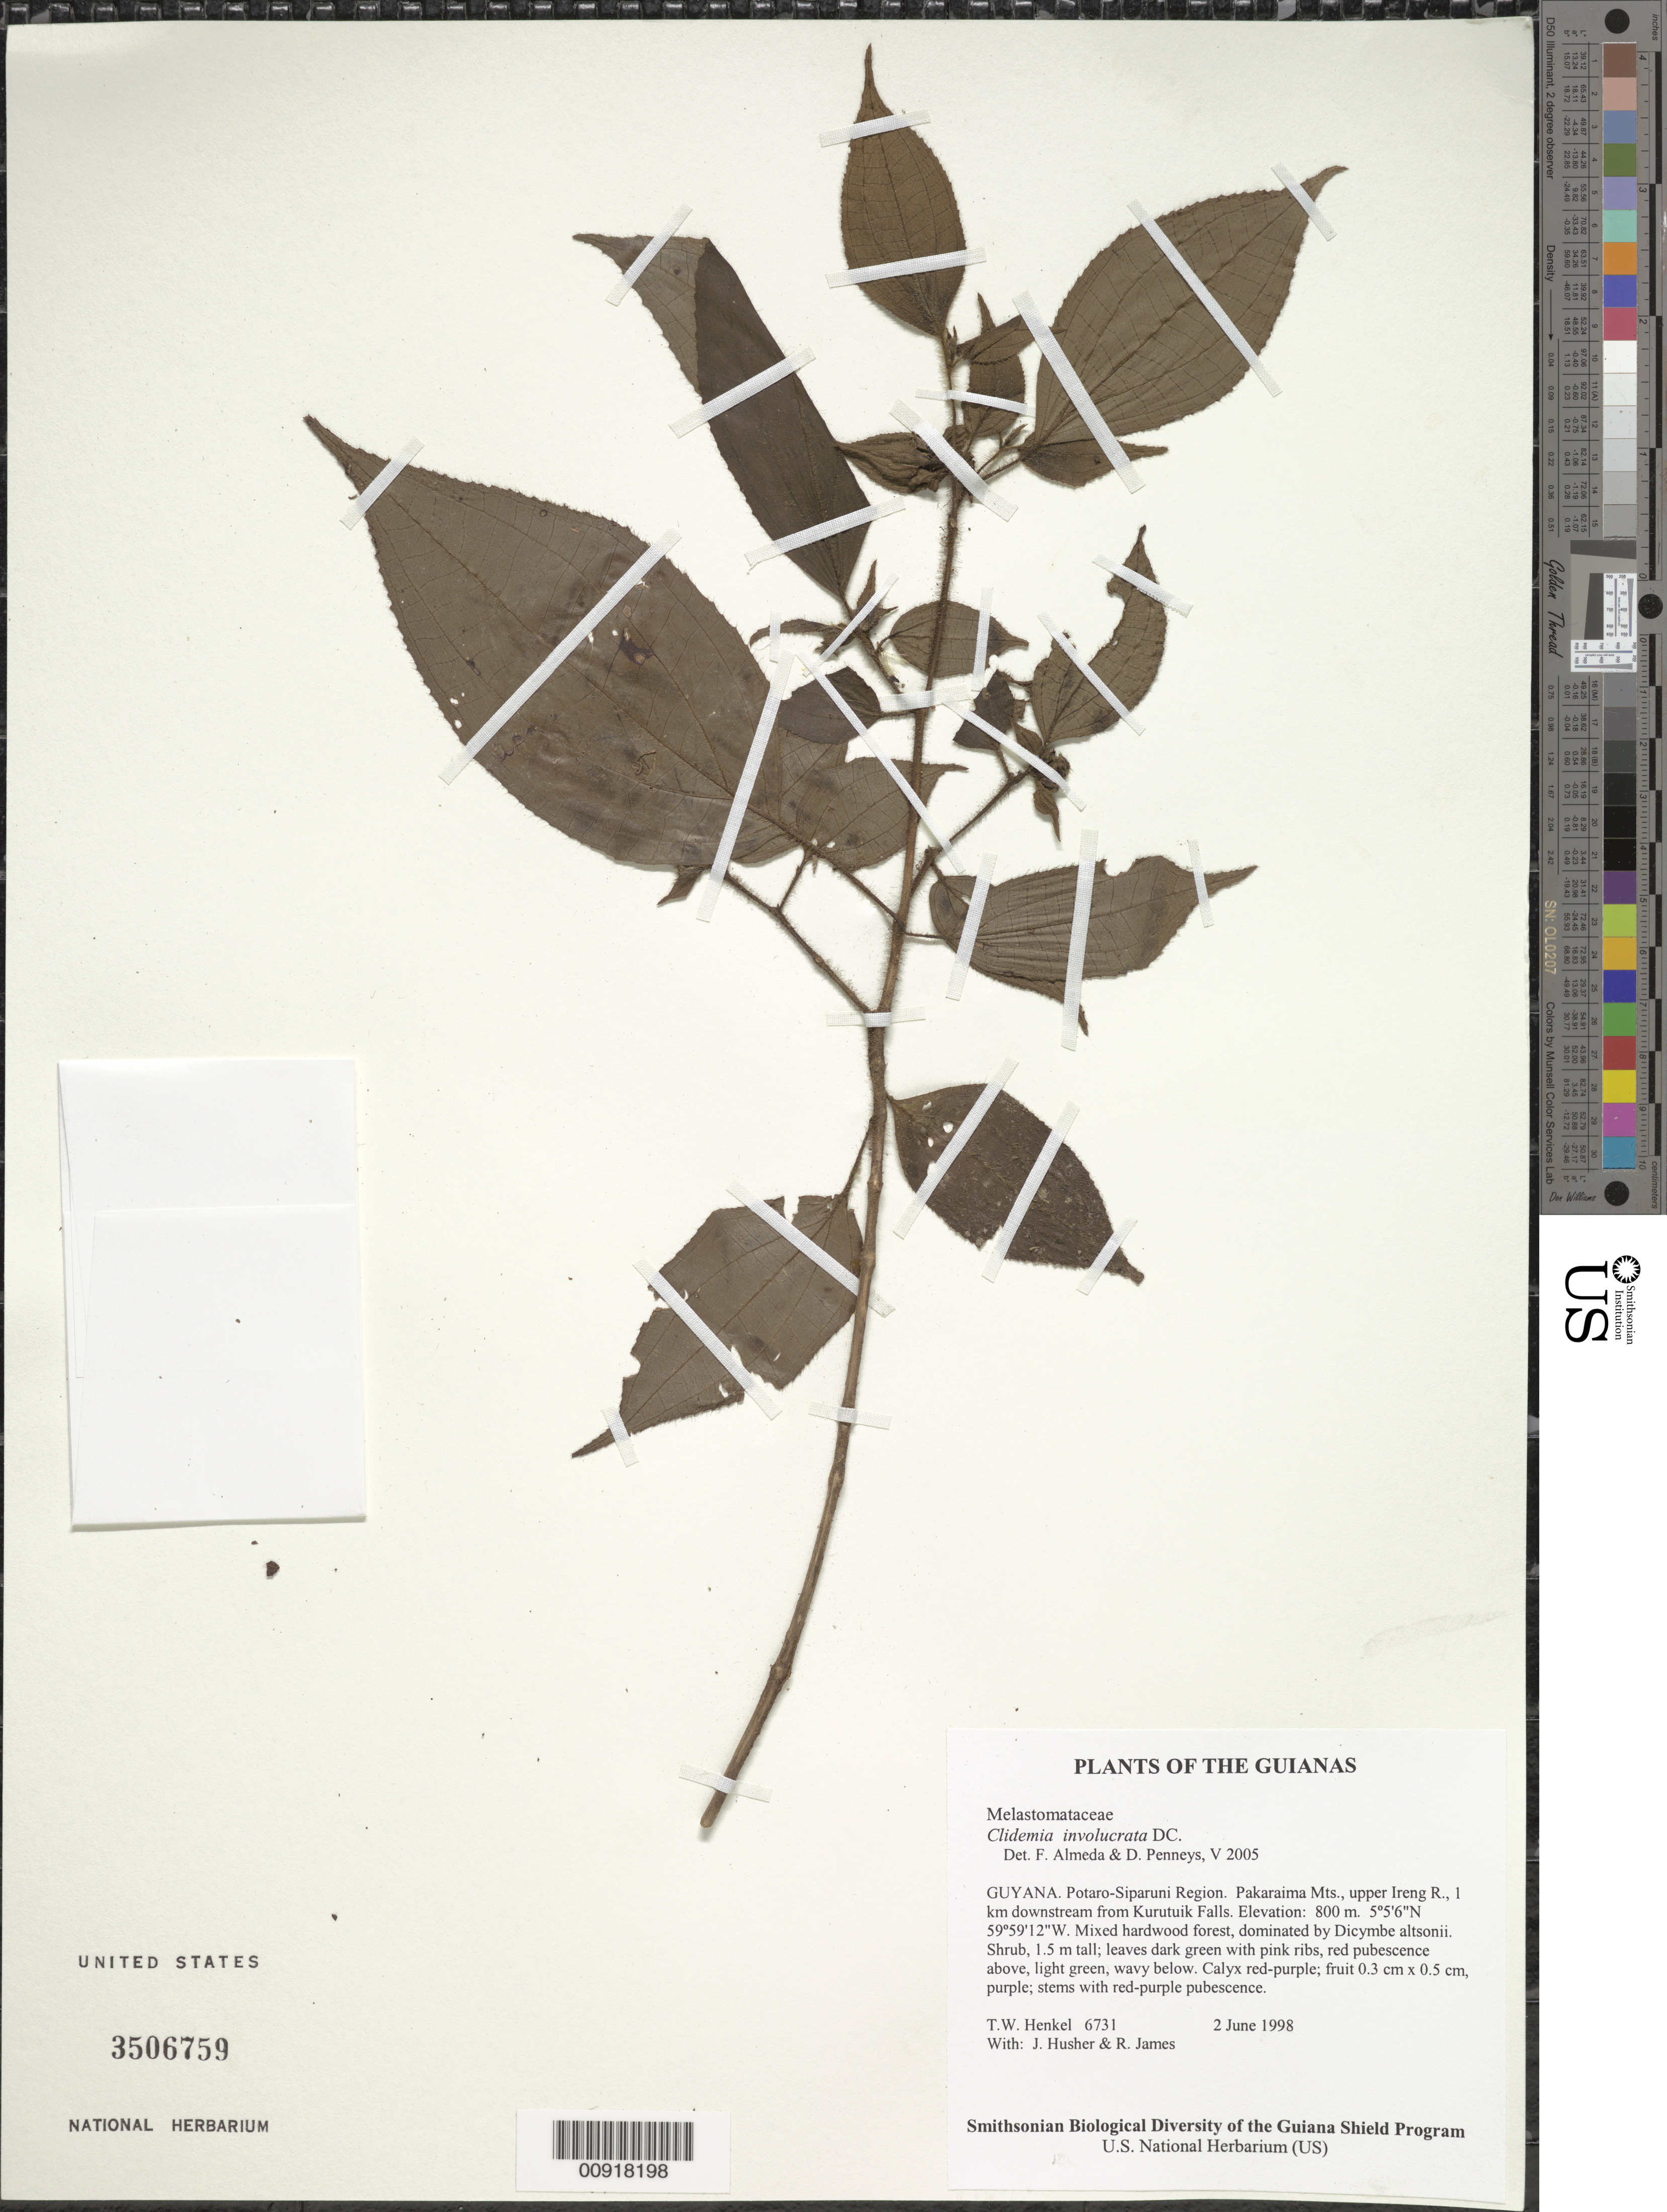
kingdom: Plantae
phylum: Tracheophyta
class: Magnoliopsida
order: Myrtales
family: Melastomataceae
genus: Clidemia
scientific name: Clidemia involucrata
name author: DC.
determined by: Almeda, F.; Penneys, D. S.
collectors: T. Henkel, J. Husher & R. James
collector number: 6731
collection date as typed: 2 June 1998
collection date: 1998-06-02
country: Guyana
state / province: Potaro-Siparuni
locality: Pakaraima Mts., upper Ireng R., 1 km downstream from Kurutuik Falls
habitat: Mixed hardwood forest, dominated by Dicymbe altsonii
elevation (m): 800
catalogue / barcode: US 3506759